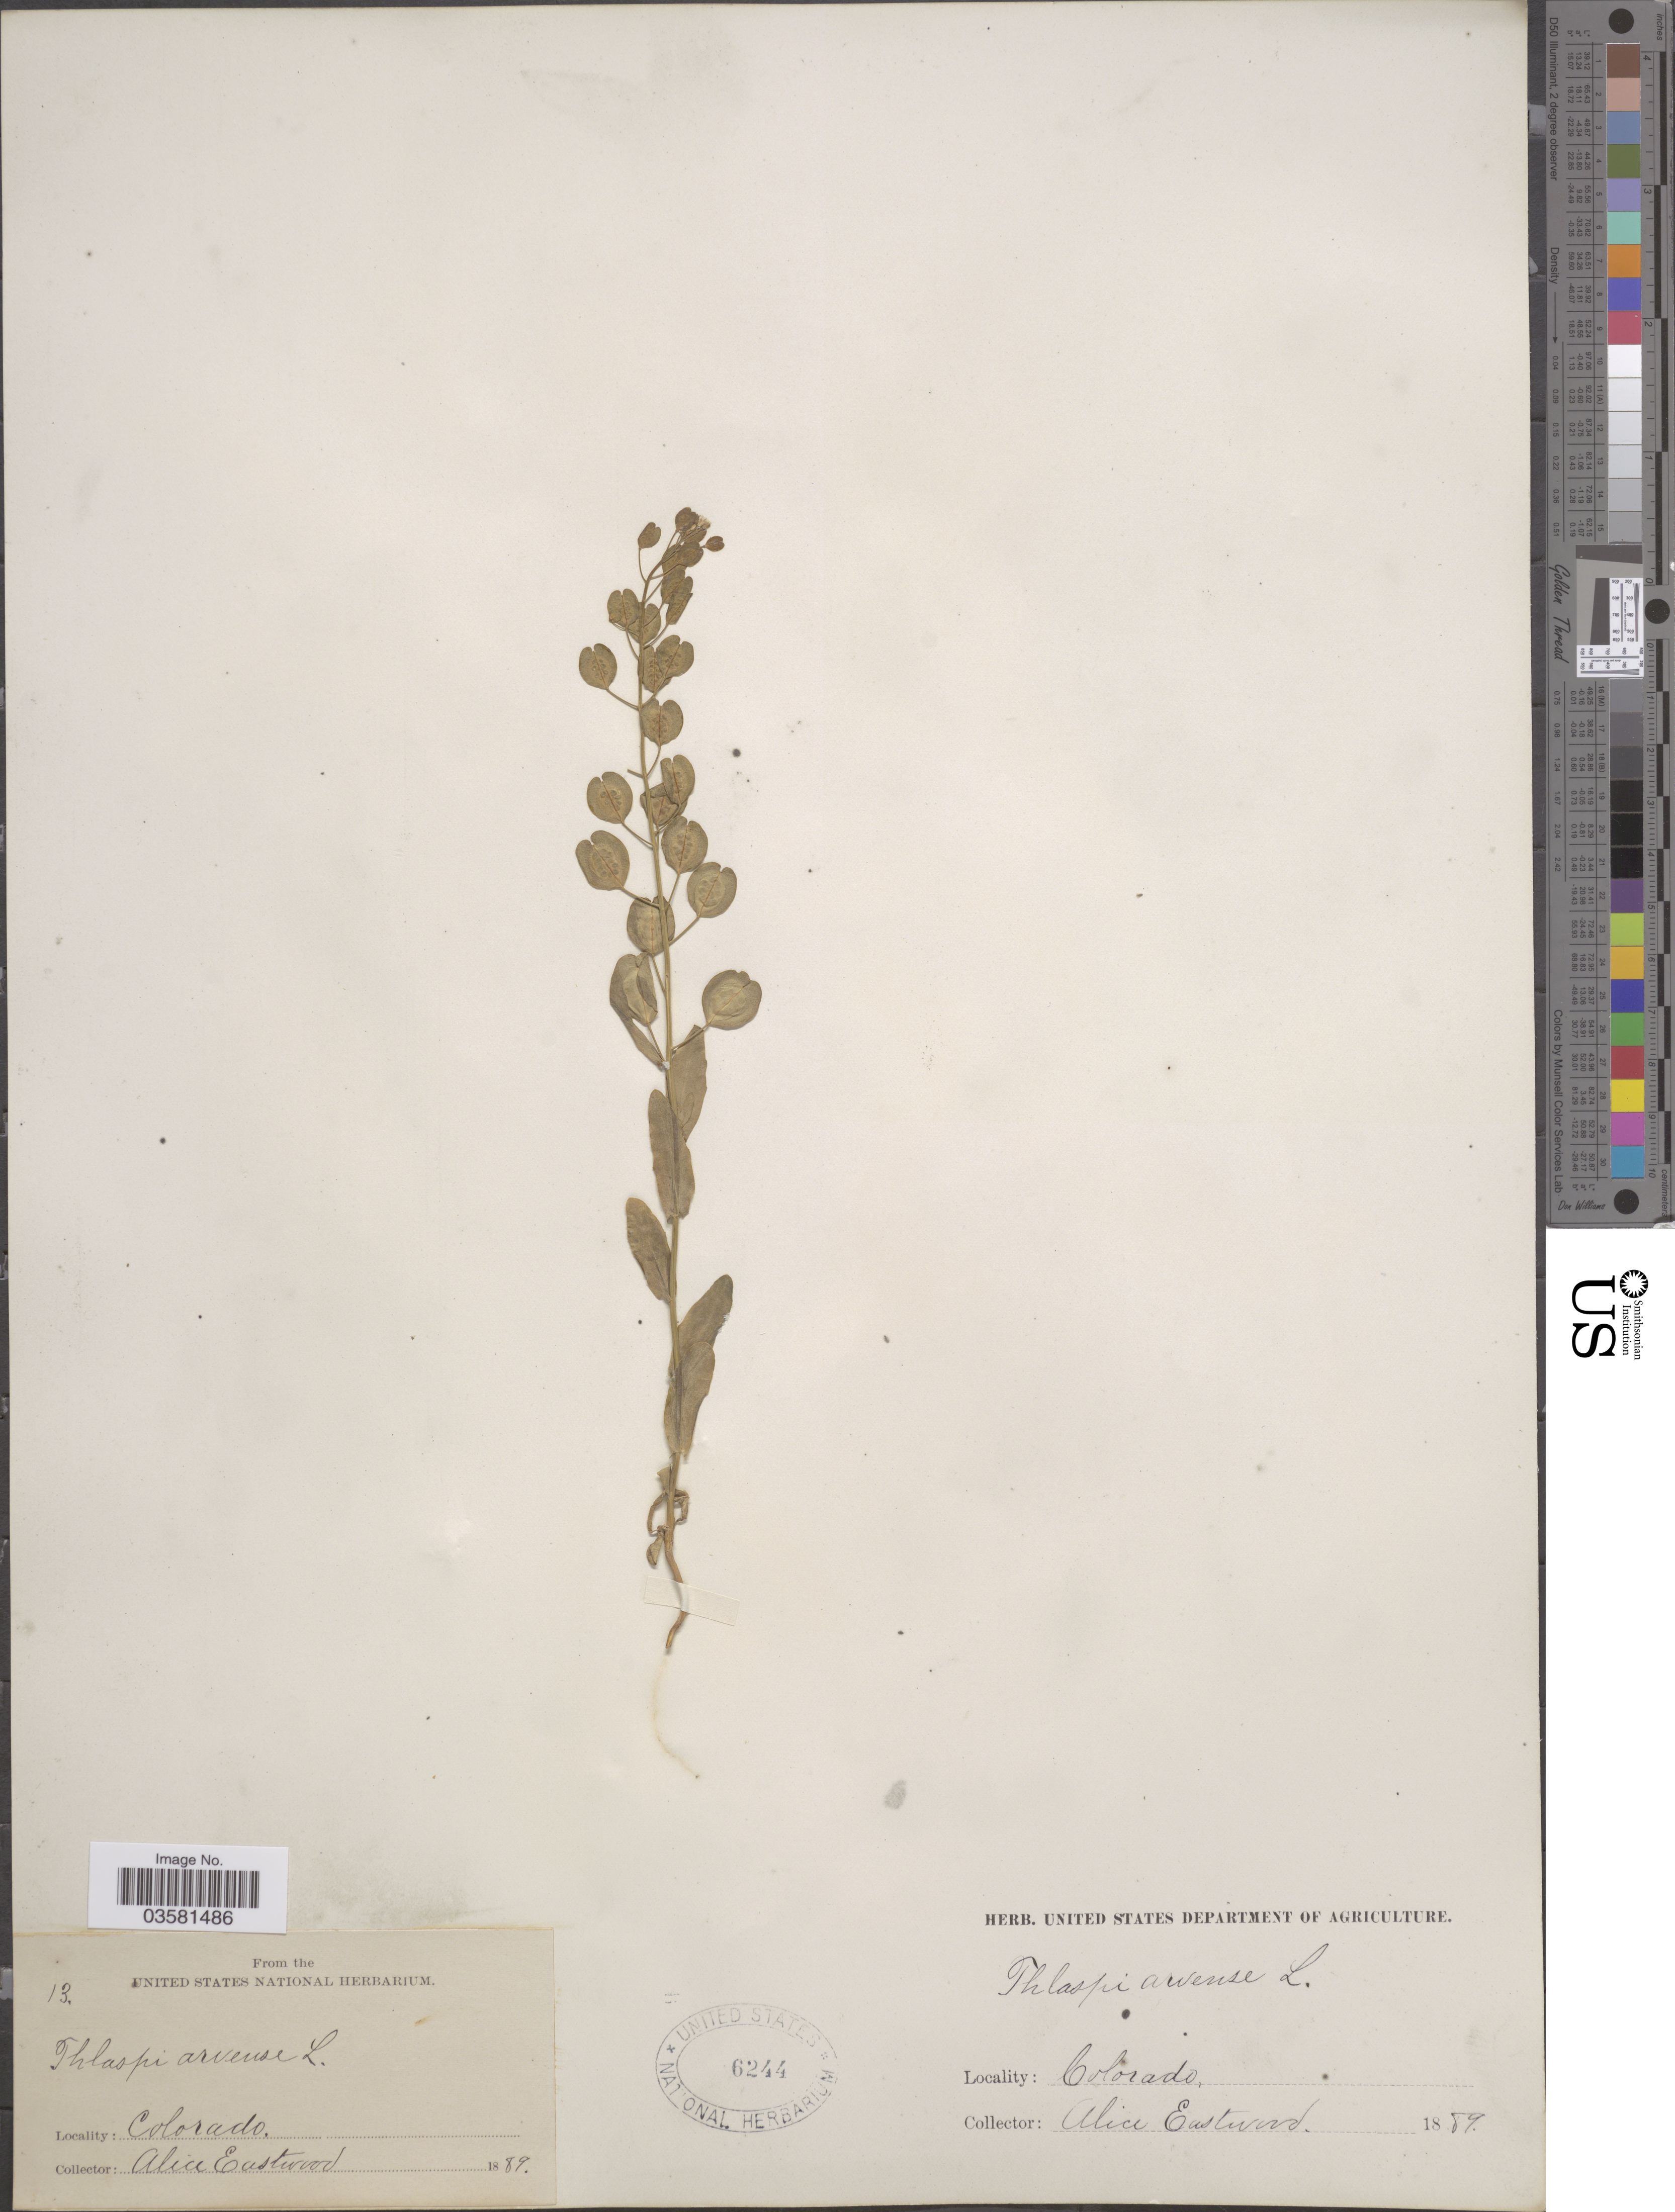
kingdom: Plantae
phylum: Tracheophyta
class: Magnoliopsida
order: Brassicales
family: Brassicaceae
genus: Thlaspi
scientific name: Thlaspi arvense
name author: L.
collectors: A. Eastwood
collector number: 13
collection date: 1889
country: United States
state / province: Colorado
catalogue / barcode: US 6244